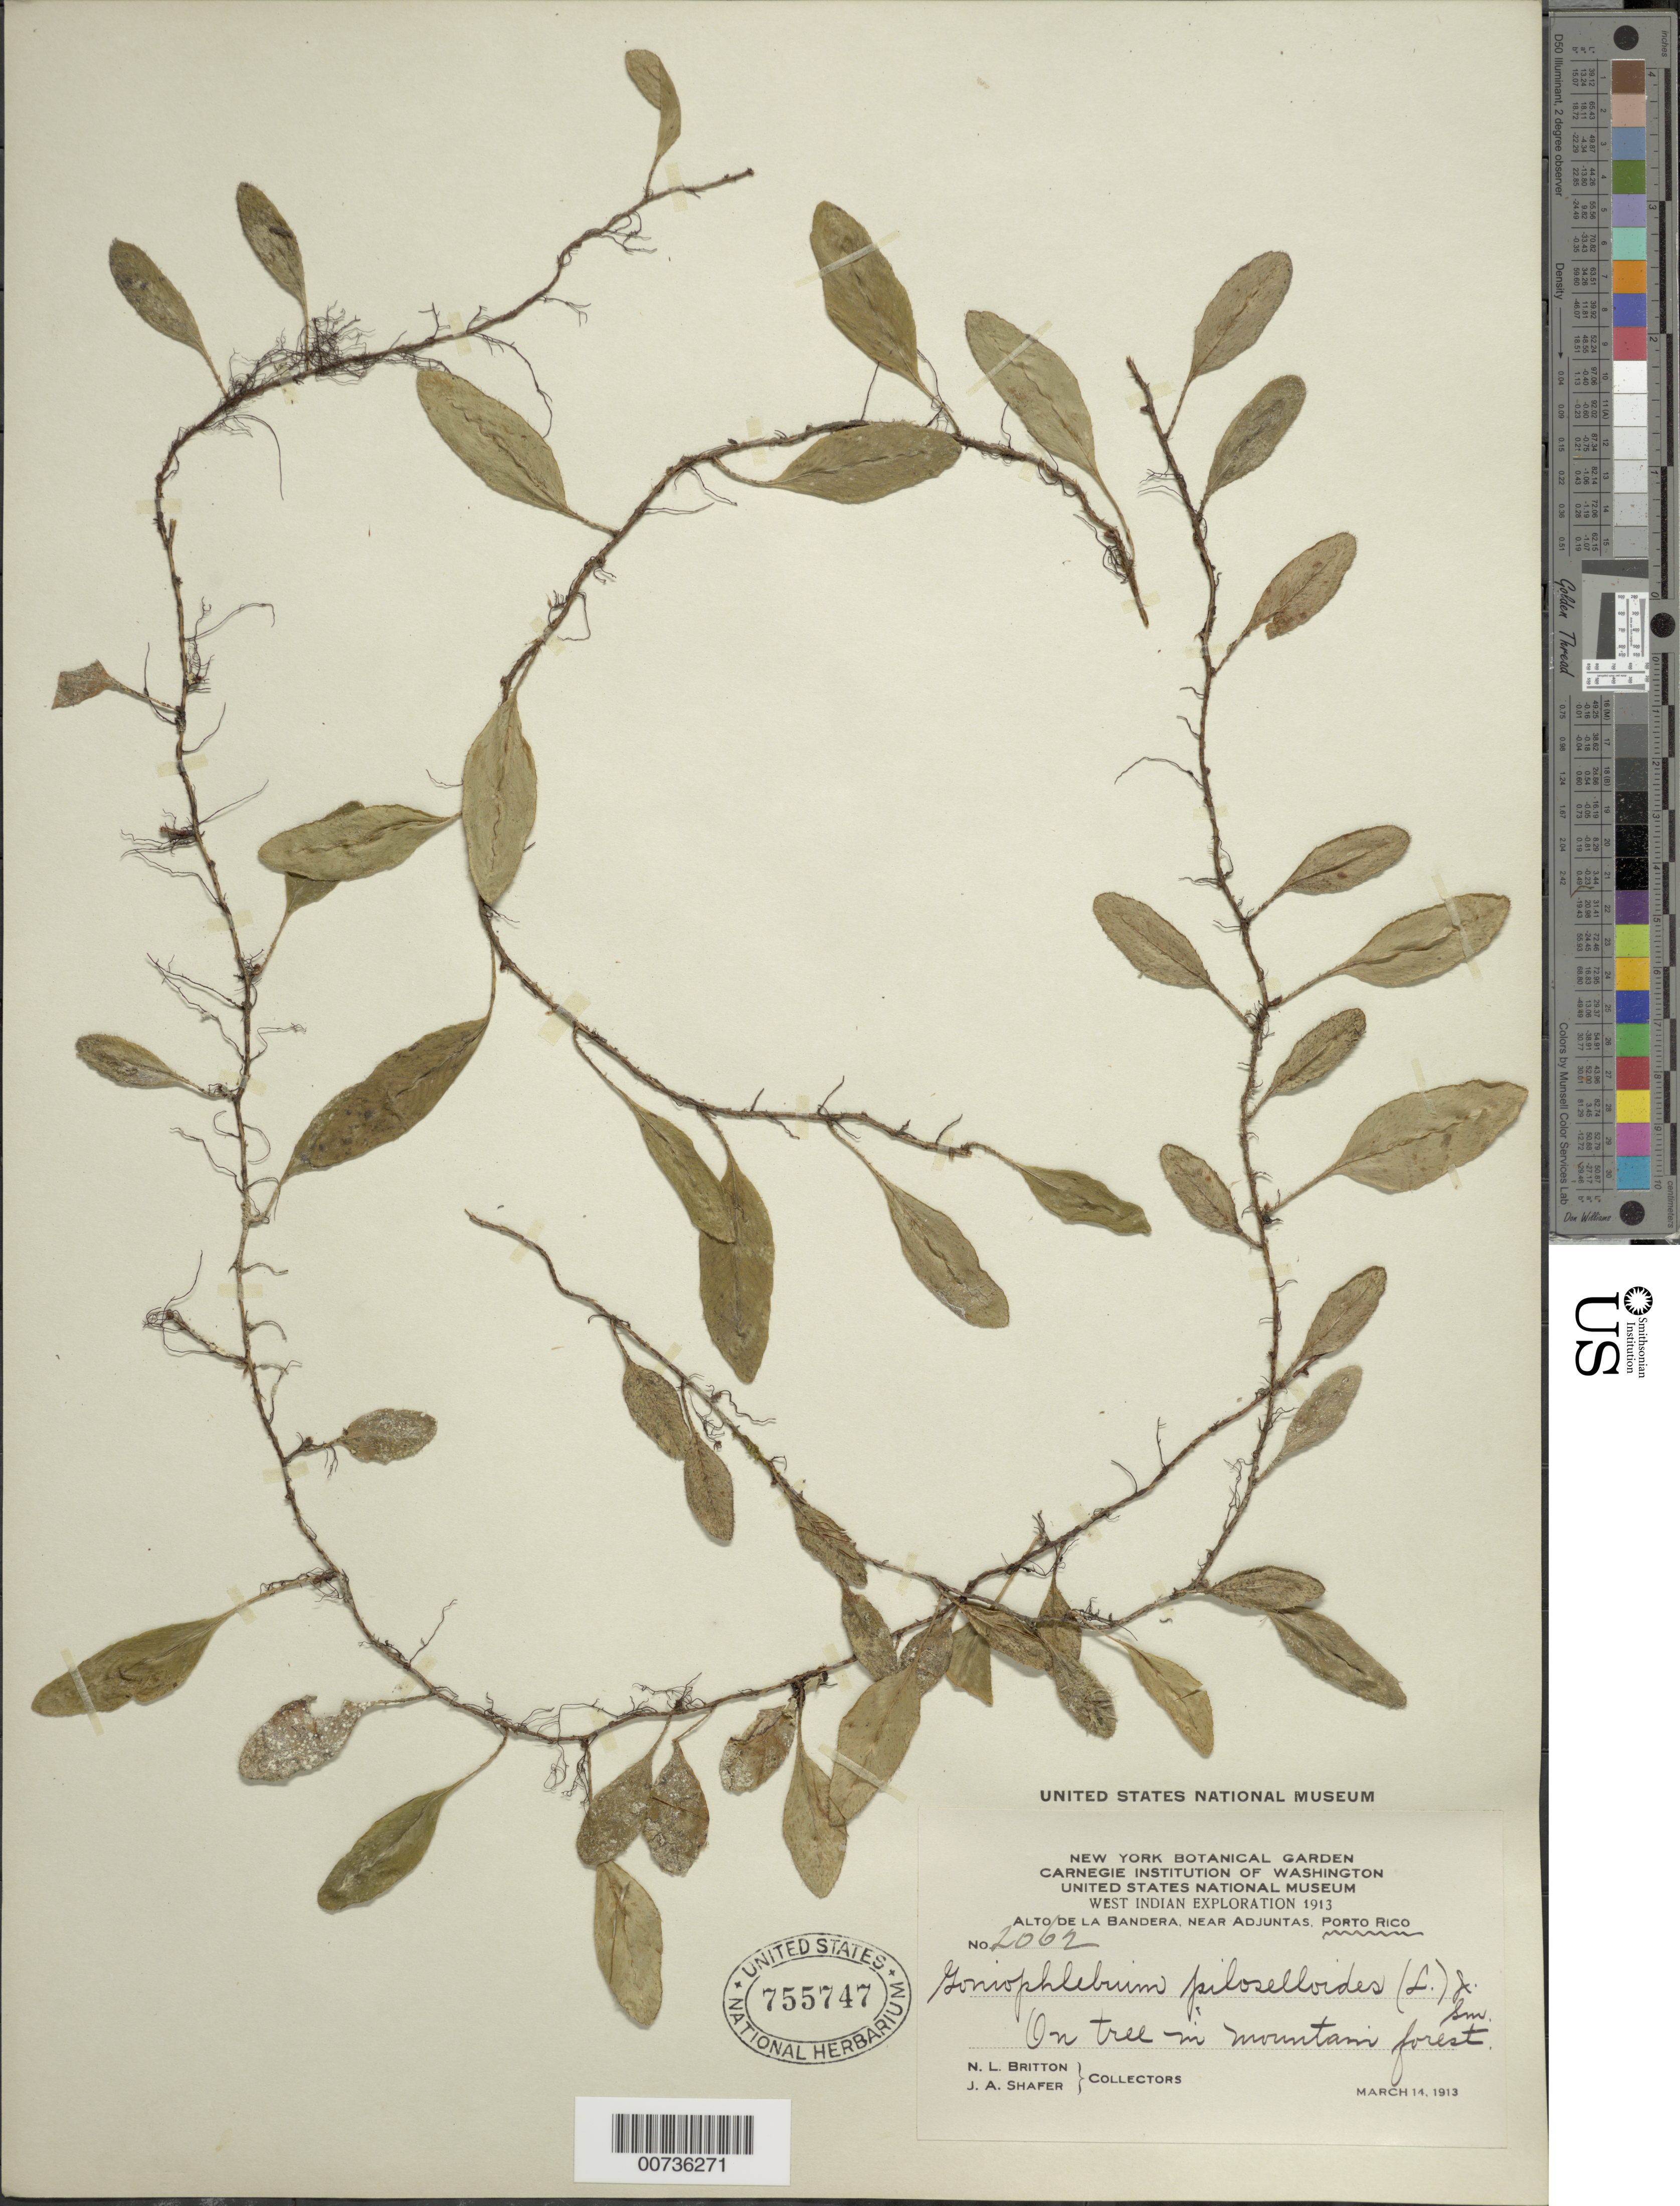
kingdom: Plantae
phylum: Tracheophyta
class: Polypodiopsida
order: Polypodiales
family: Polypodiaceae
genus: Microgramma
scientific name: Microgramma piloselloides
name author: (L.) Copel.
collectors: N. Britton & J. A. Shafer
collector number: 2062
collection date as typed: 14 Mar 1913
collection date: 1913-03-14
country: Puerto Rico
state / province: Adjuntas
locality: Alto de la Bandera, near Adjuntas. Mountain Forest.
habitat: On tree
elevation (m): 700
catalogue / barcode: US 755747